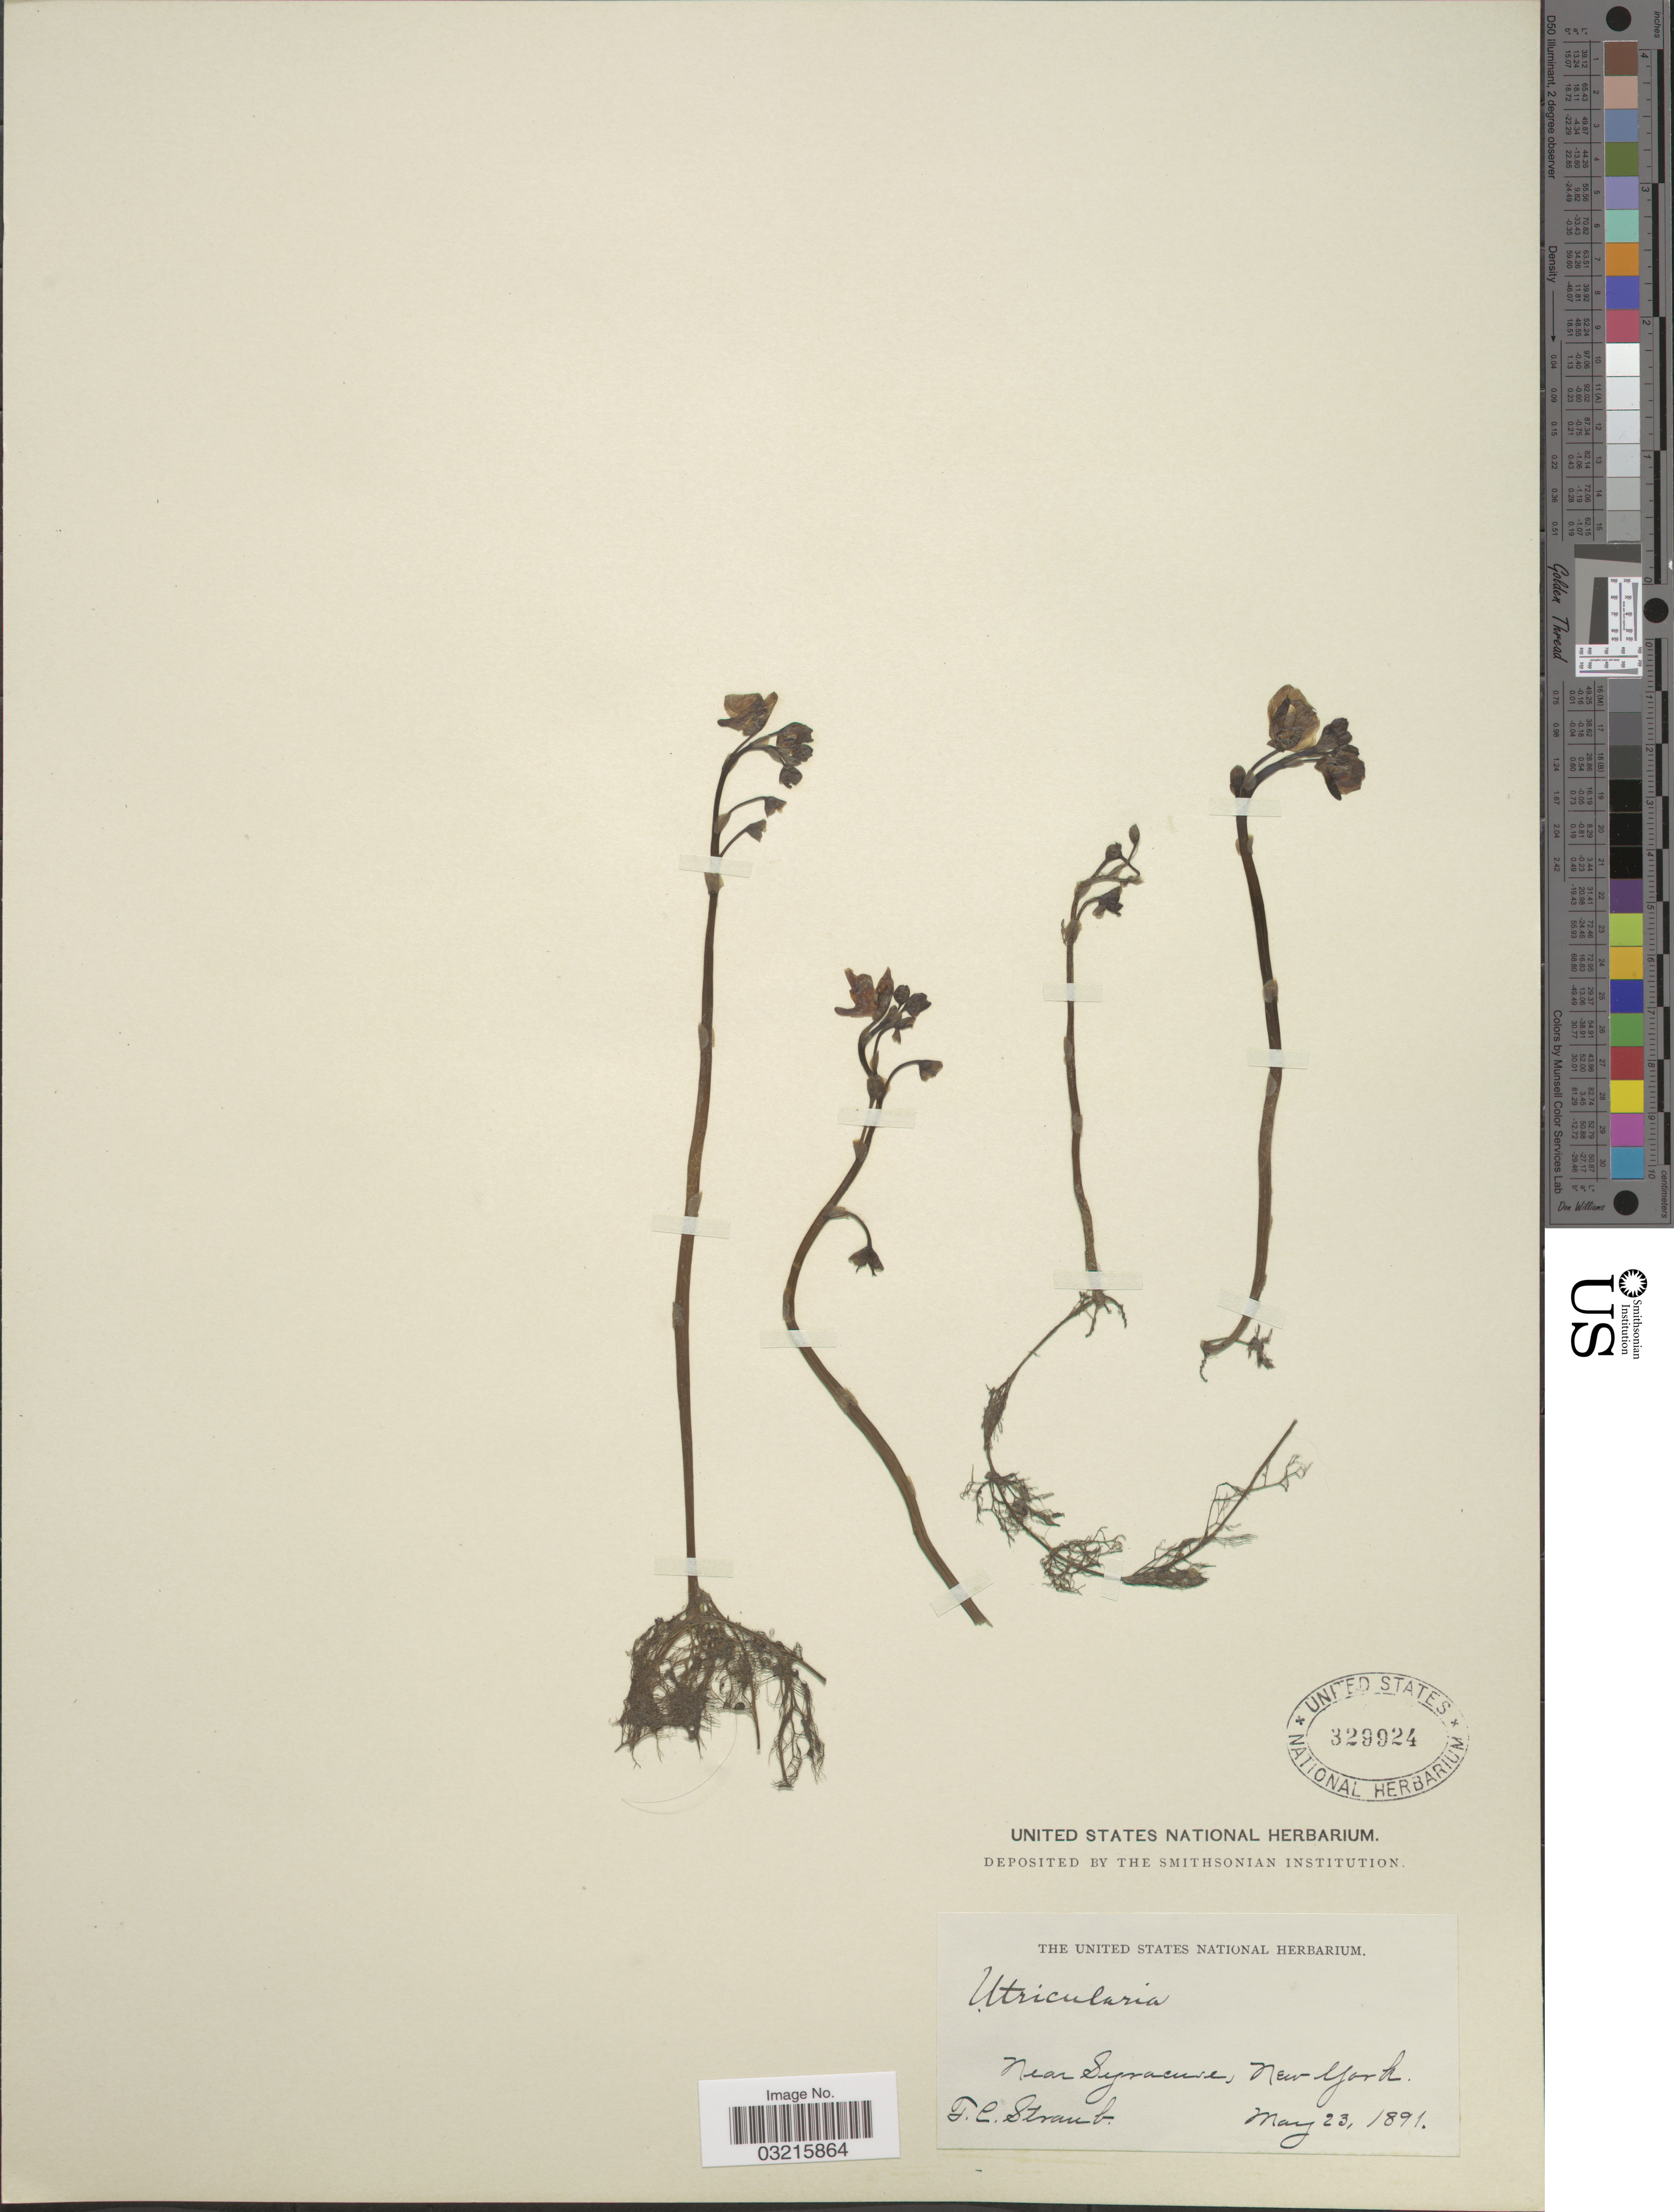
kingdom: Plantae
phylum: Tracheophyta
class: Magnoliopsida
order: Lamiales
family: Lentibulariaceae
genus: Utricularia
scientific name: Utricularia vulgaris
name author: L.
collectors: F. Straub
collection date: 1891-05-23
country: United States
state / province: New York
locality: Near Syracuse.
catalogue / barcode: US 329924